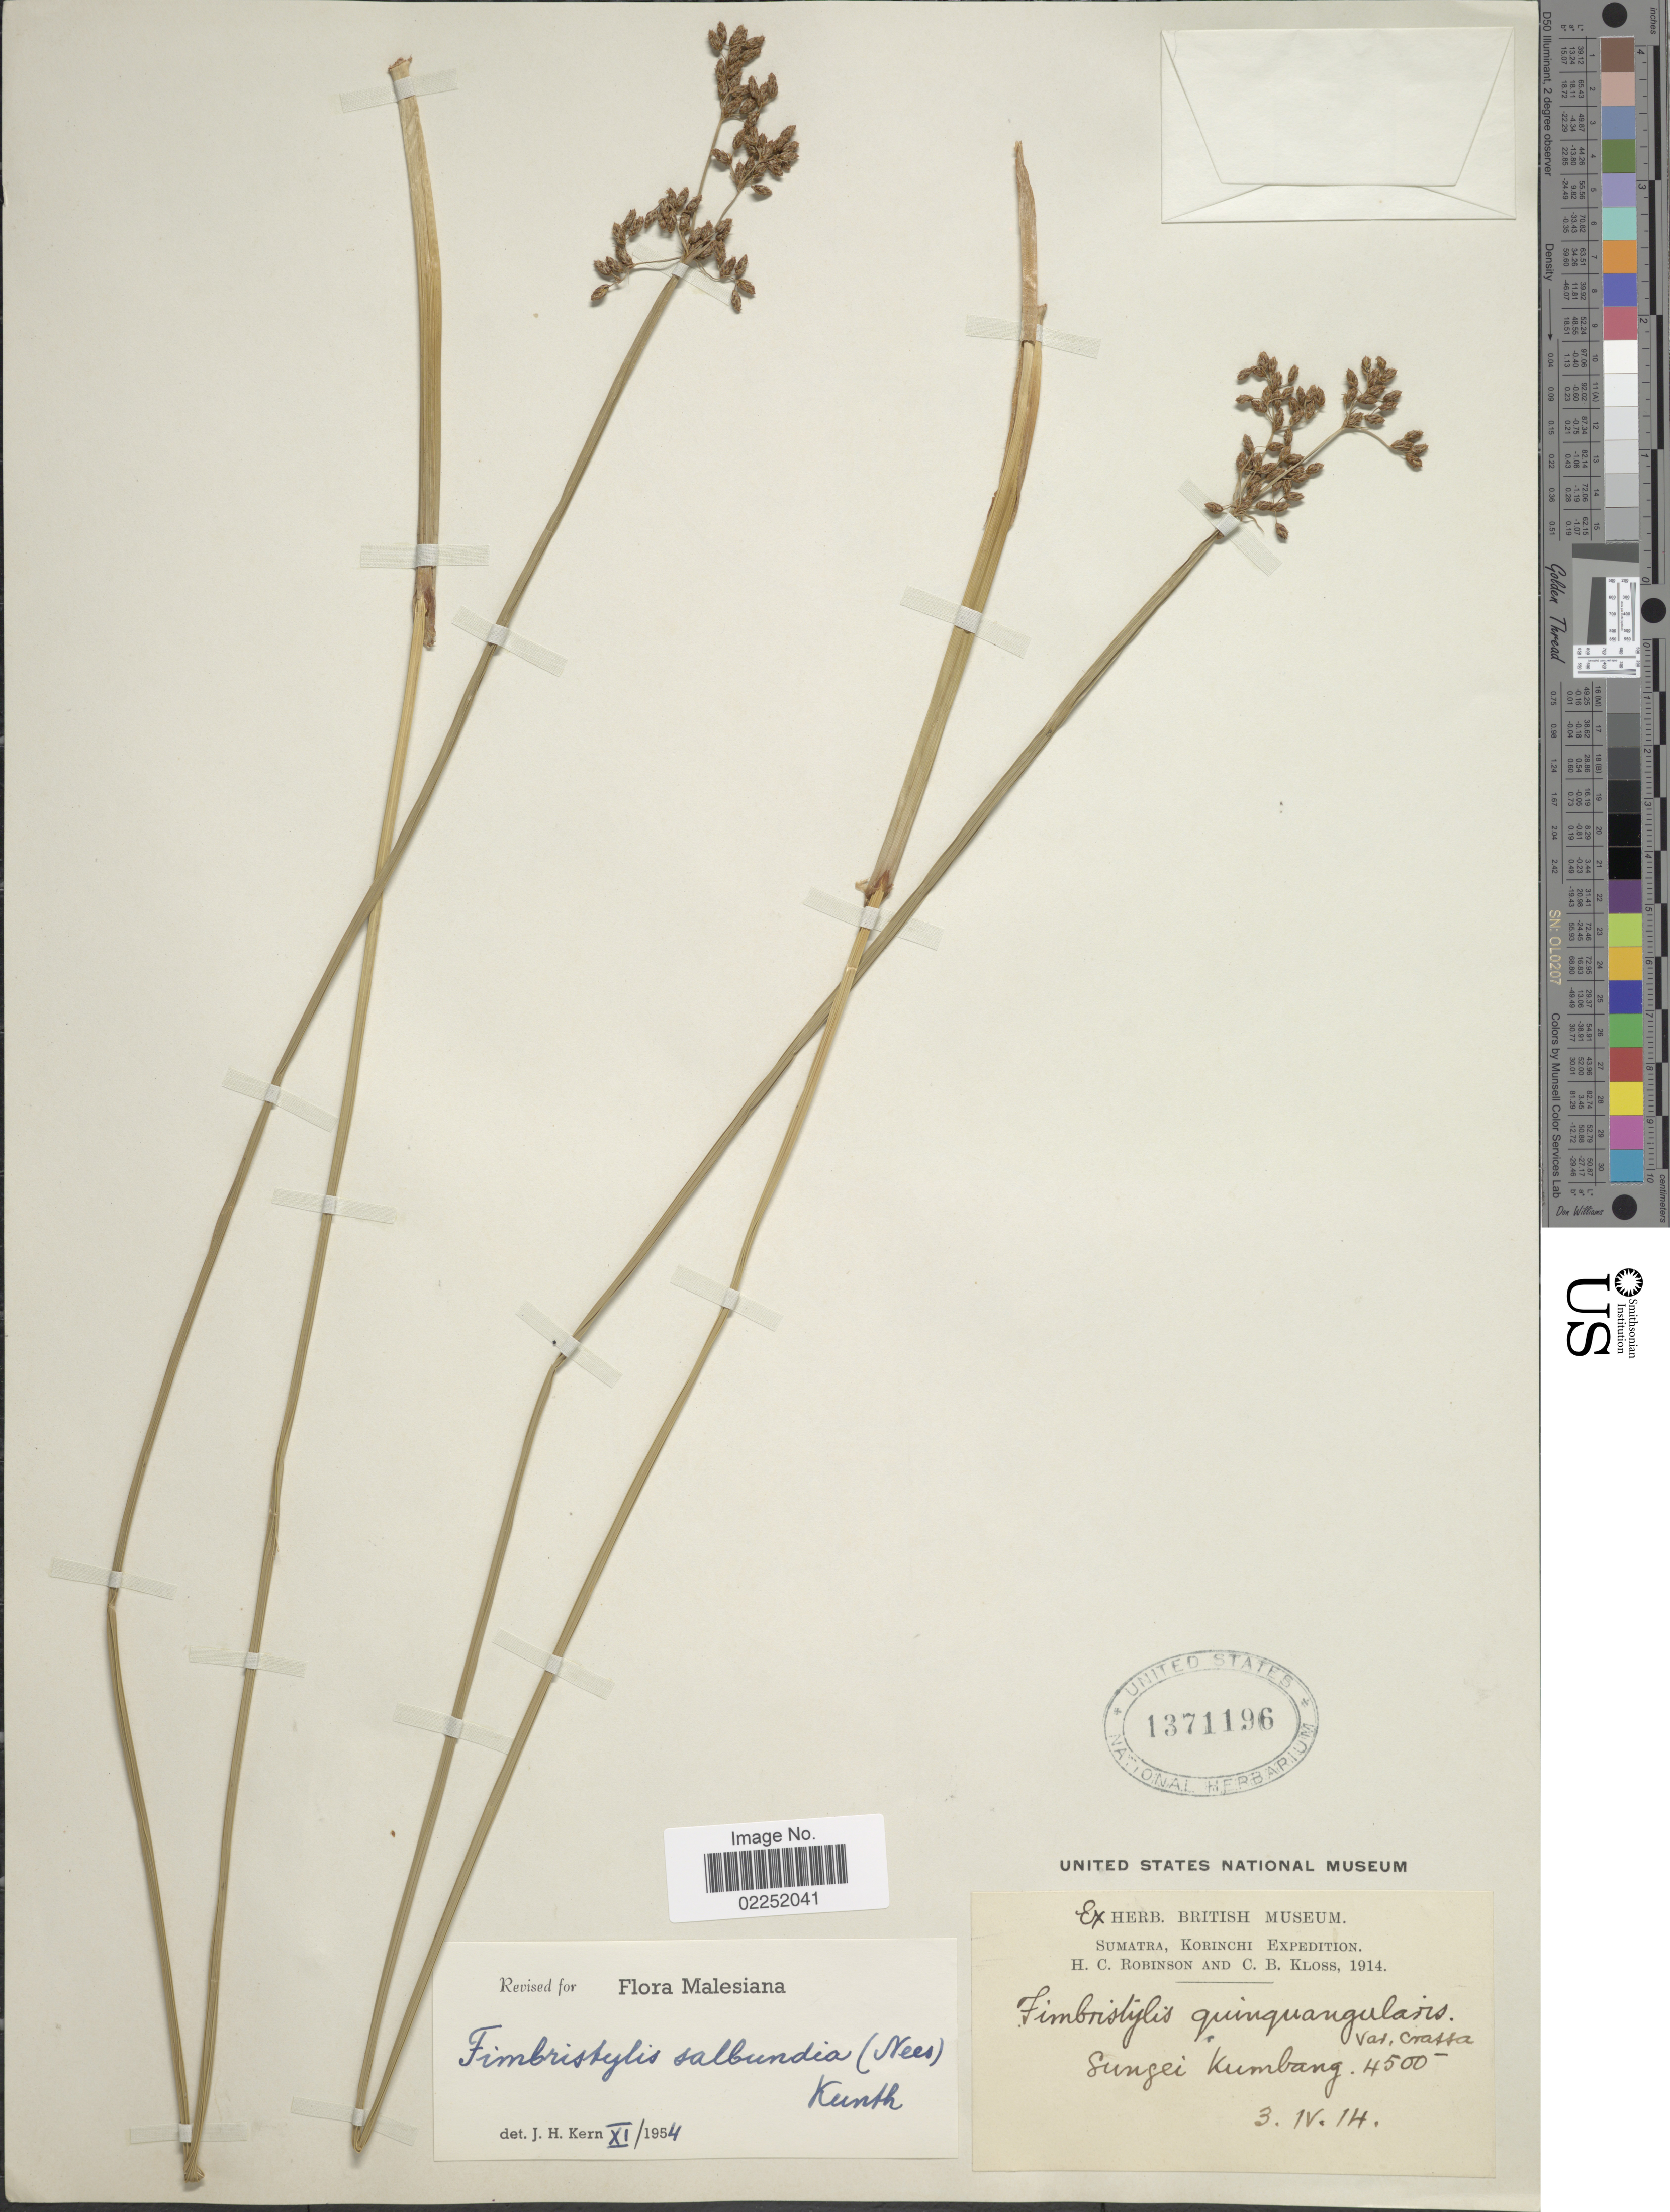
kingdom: Plantae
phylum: Tracheophyta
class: Liliopsida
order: Poales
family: Cyperaceae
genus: Fimbristylis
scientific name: Fimbristylis salbundia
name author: (Nees) Kunth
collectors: H. C. Robinson & C. Kloss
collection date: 1914-04-03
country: Indonesia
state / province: Sumatra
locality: Korinchi, Sungai Kumbang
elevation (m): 1372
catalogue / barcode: US 1371196